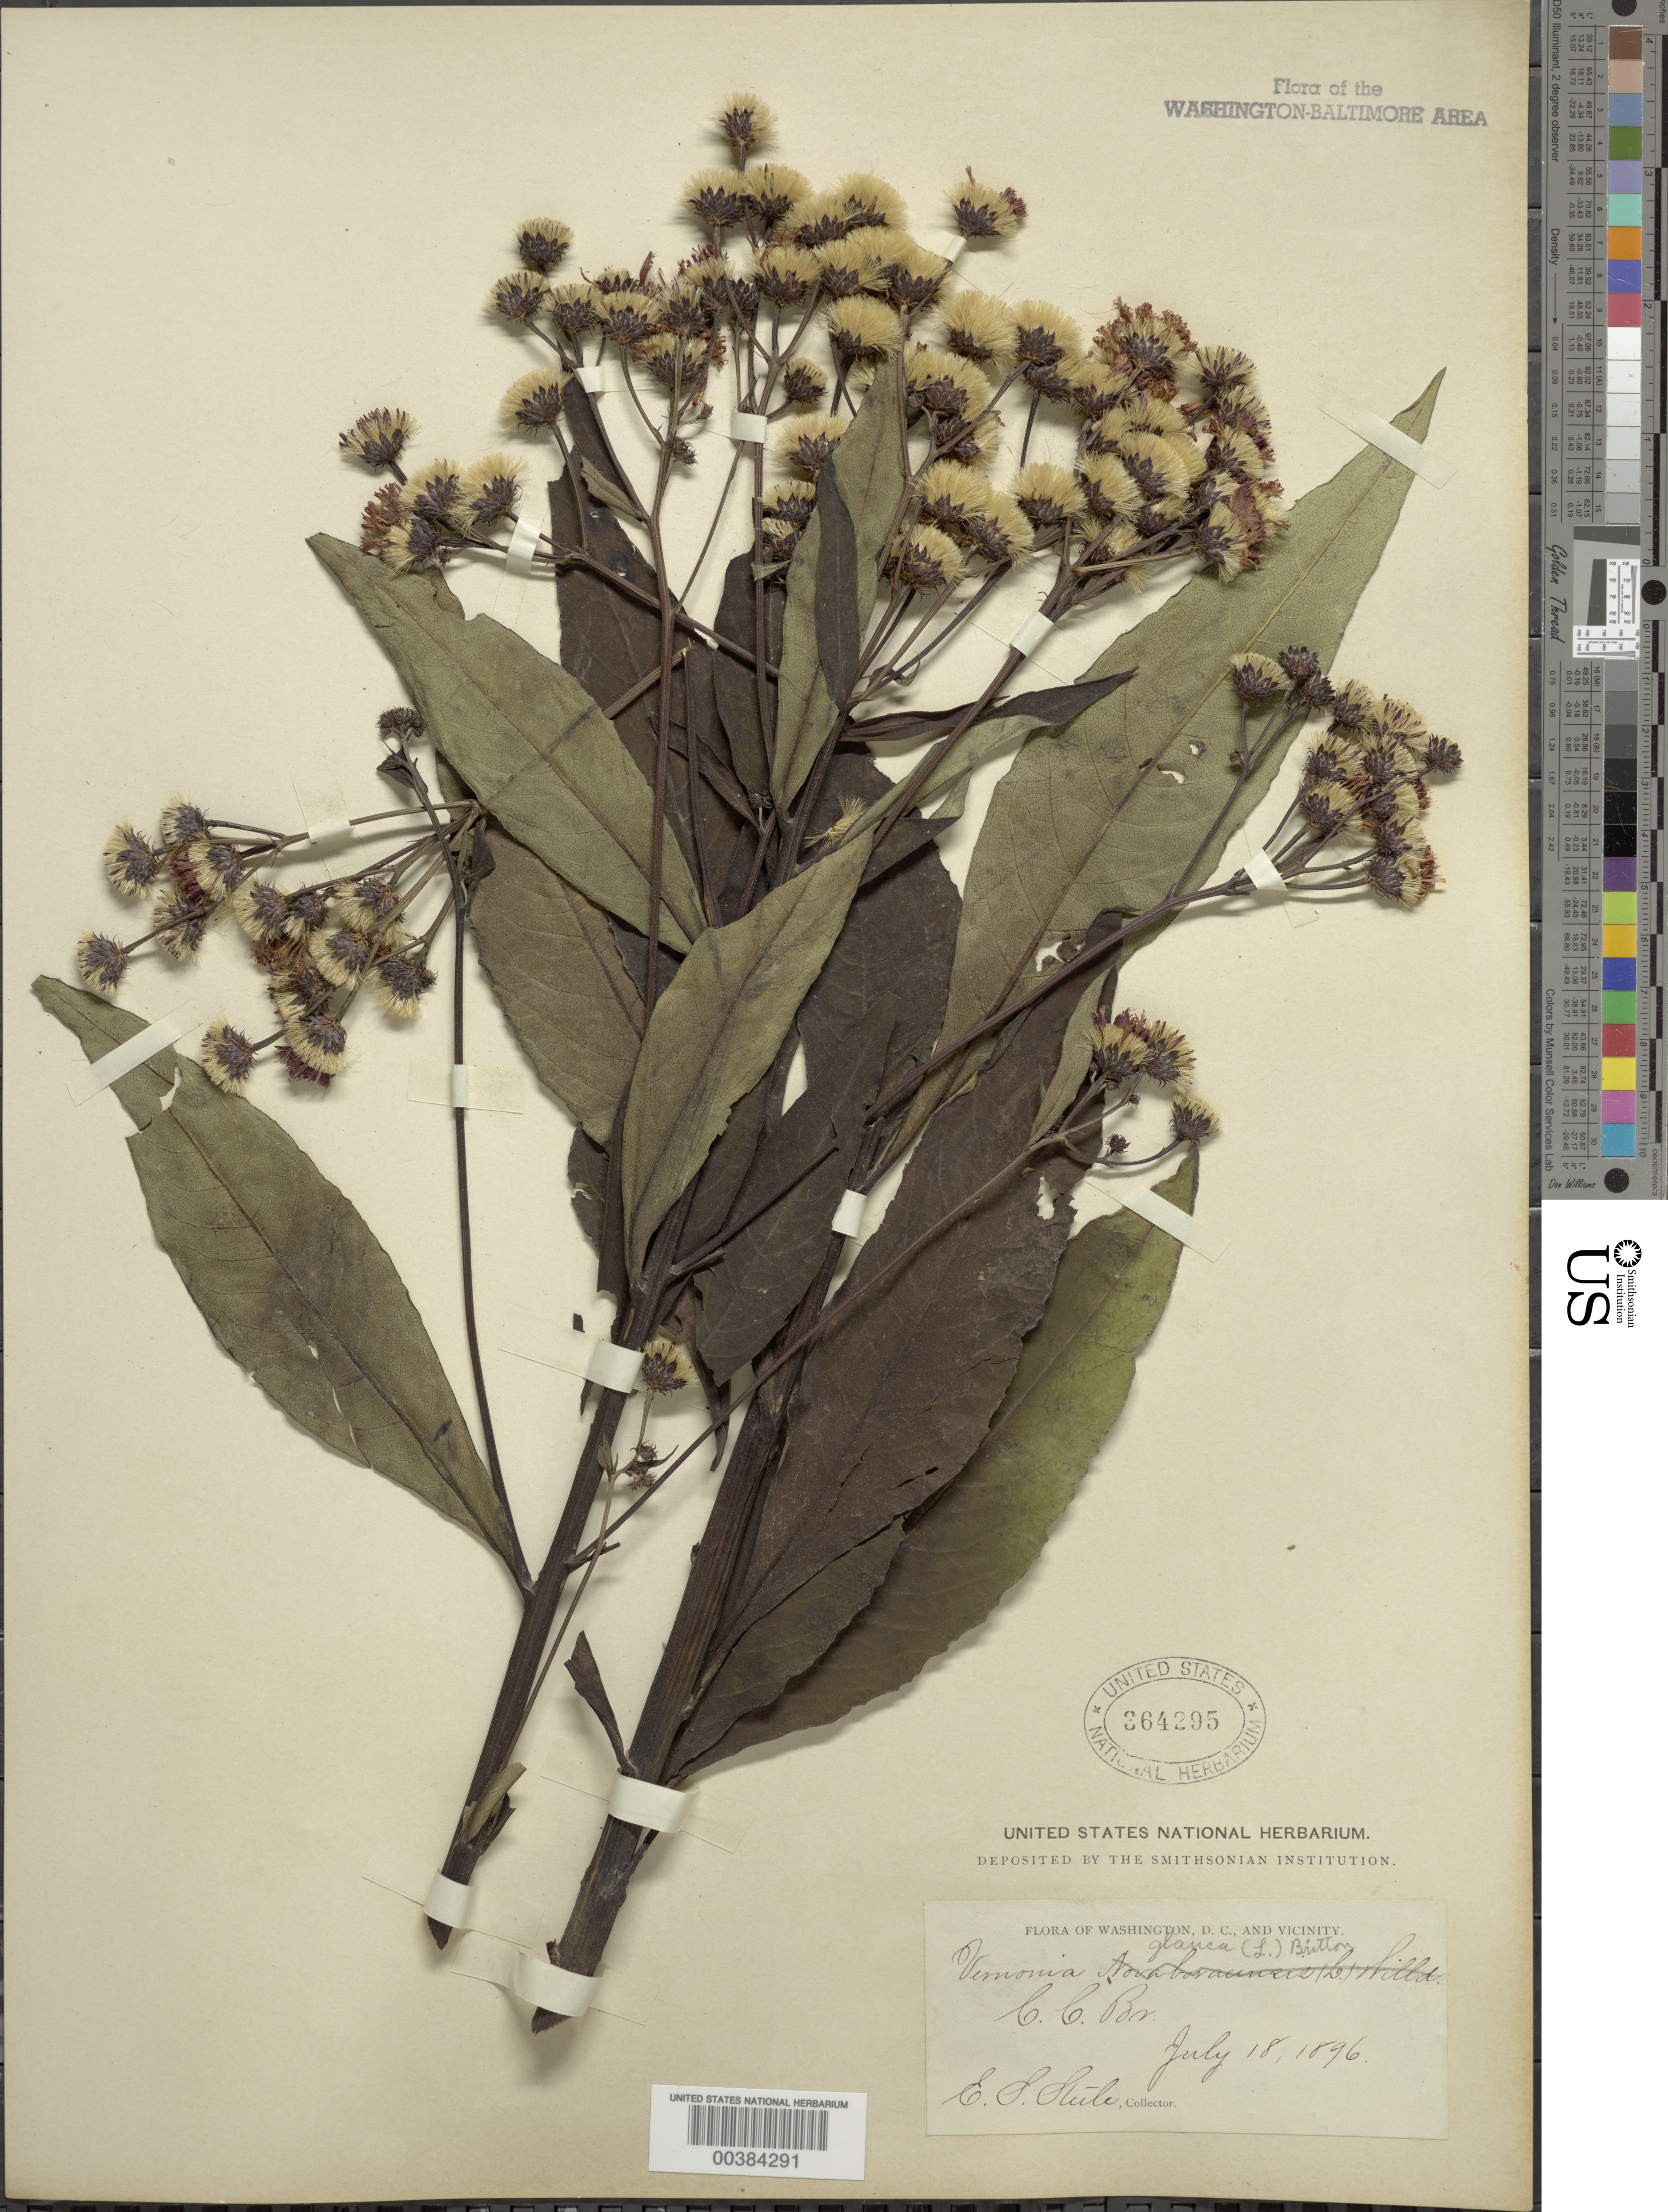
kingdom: Plantae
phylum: Tracheophyta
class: Magnoliopsida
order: Asterales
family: Asteraceae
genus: Vernonia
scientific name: Vernonia glauca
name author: (L.) Willd.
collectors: E. Steele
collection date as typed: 18 Jul 1896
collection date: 1896-07-18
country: United States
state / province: District of Columbia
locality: Washington, D. C., and vicinity.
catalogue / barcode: US 364295